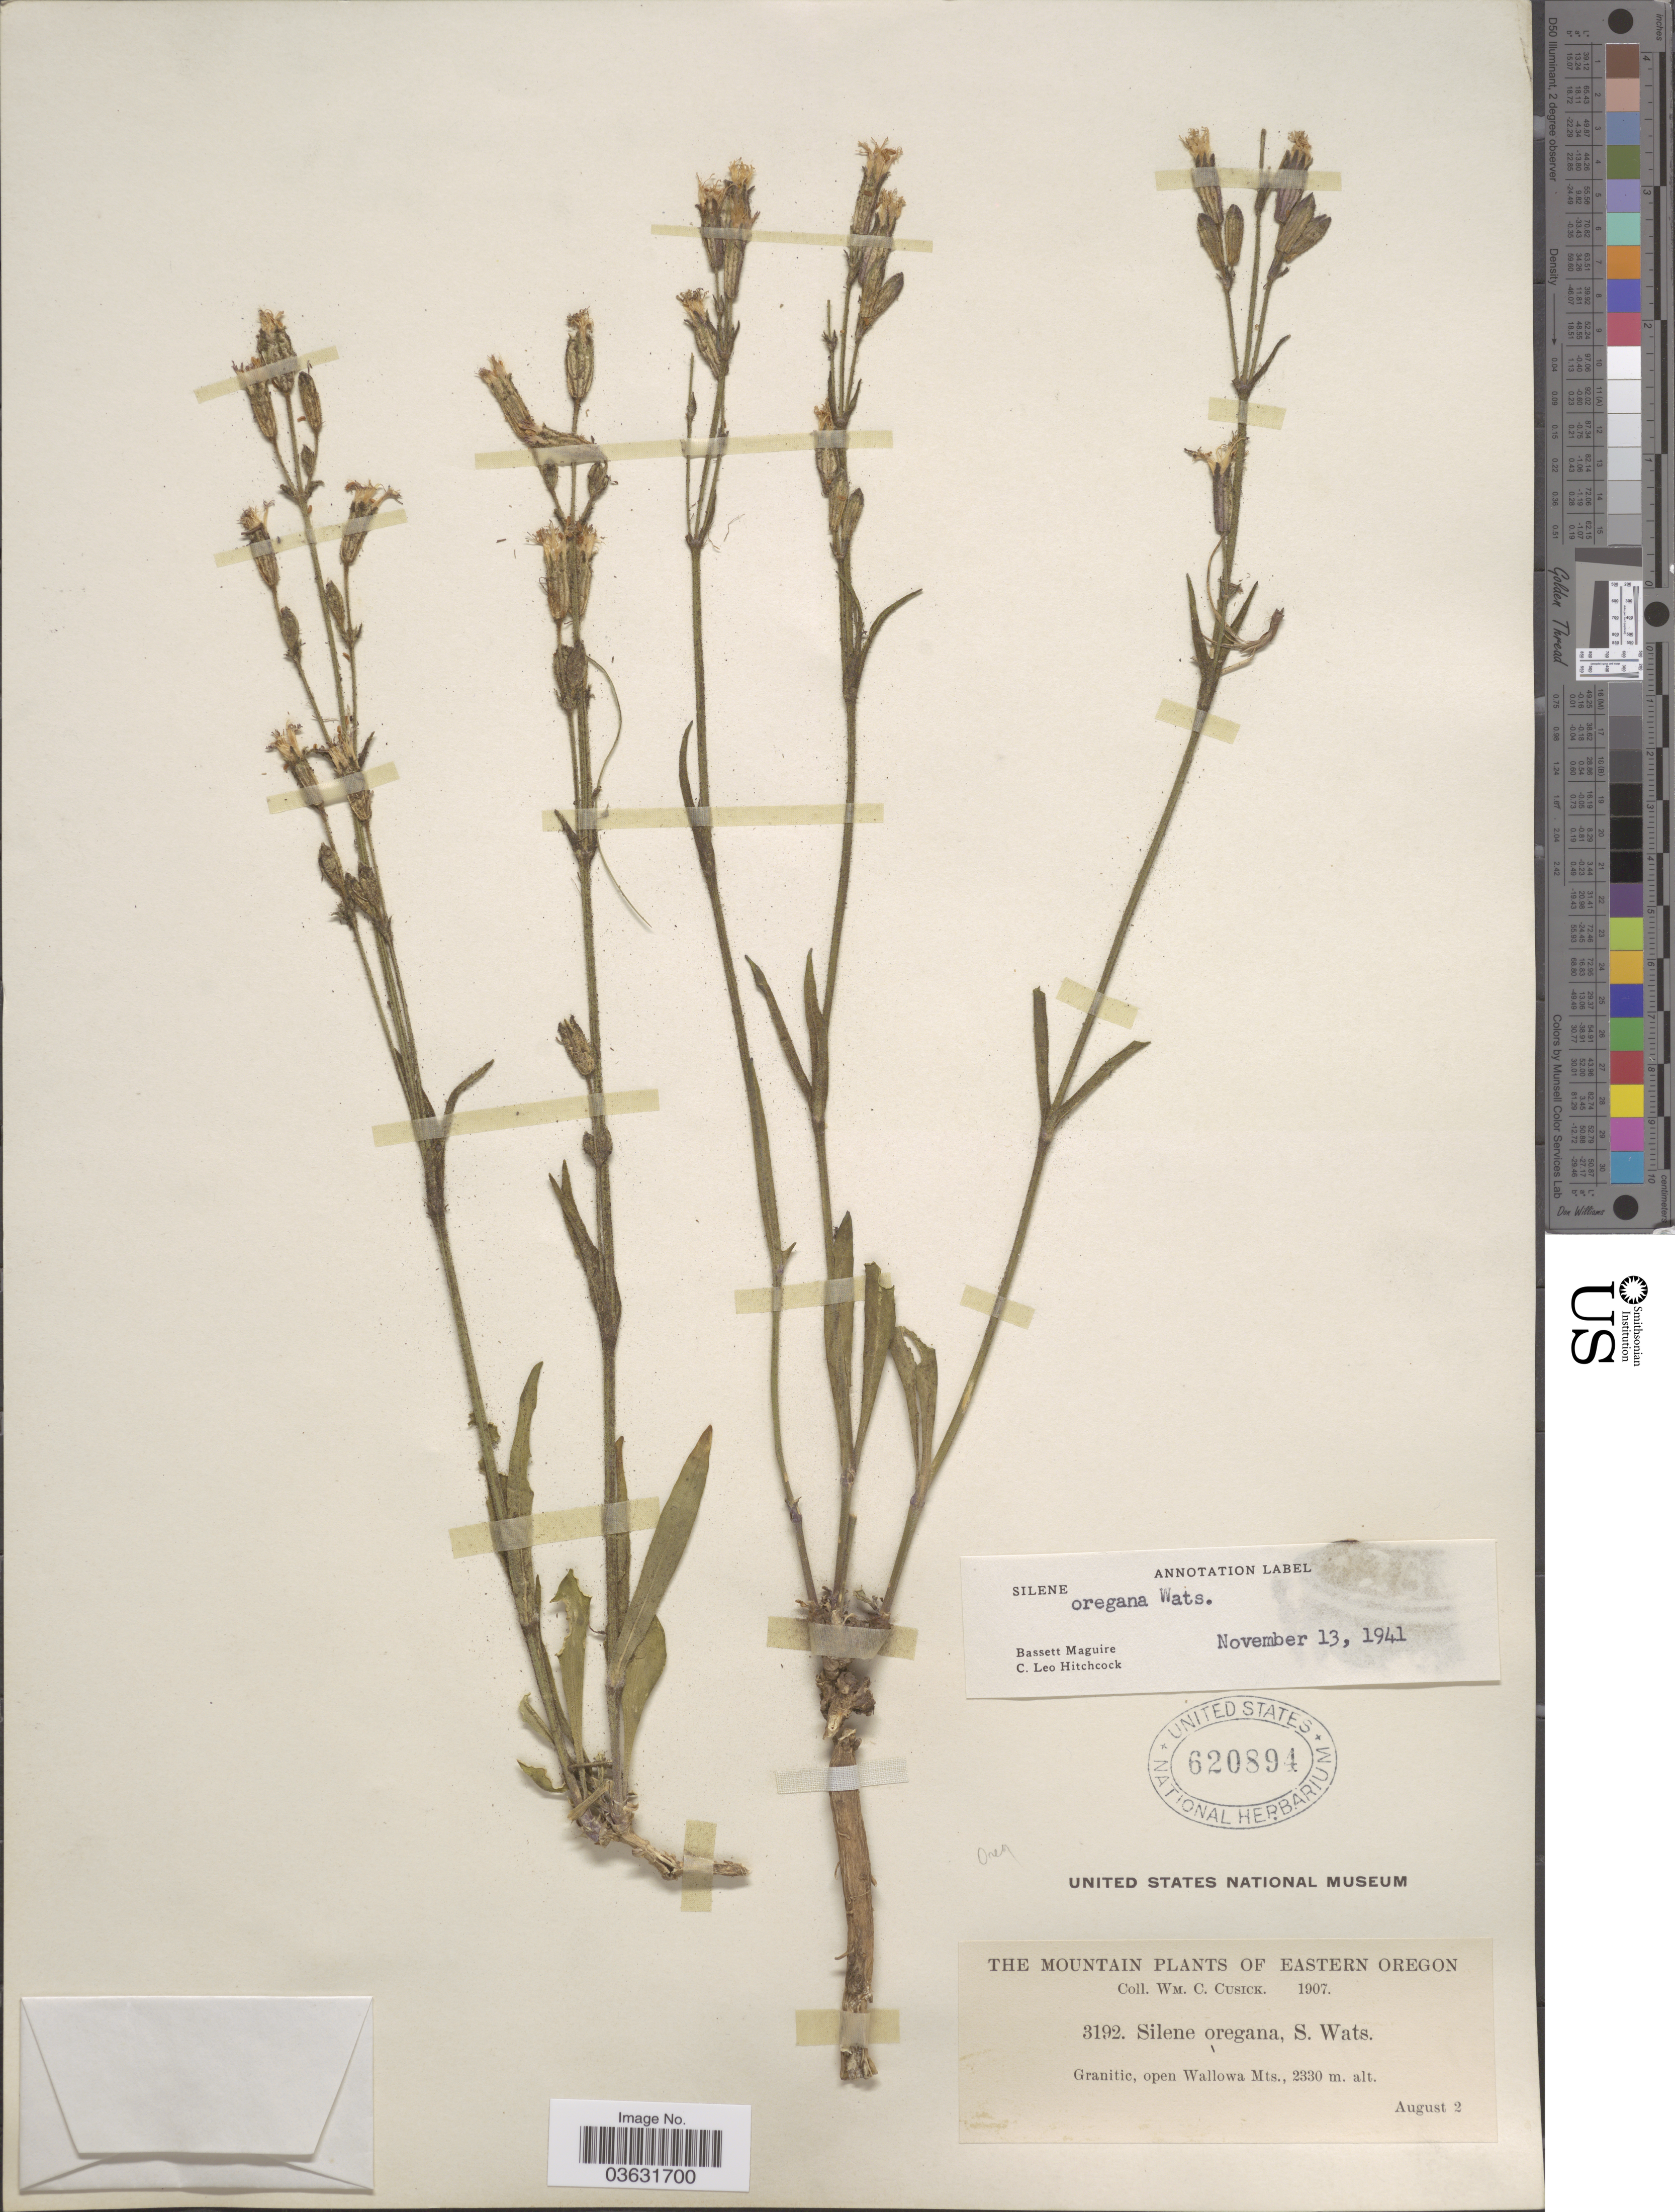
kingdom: Plantae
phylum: Tracheophyta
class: Magnoliopsida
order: Caryophyllales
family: Caryophyllaceae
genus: Silene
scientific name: Silene oregana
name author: S. Watson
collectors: W. C. Cusick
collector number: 3192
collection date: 1907-08-02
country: United States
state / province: Oregon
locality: The Mountain. Eastern Oregon. Granitic, open Wallowa Mts.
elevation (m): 2330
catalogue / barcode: US 620894